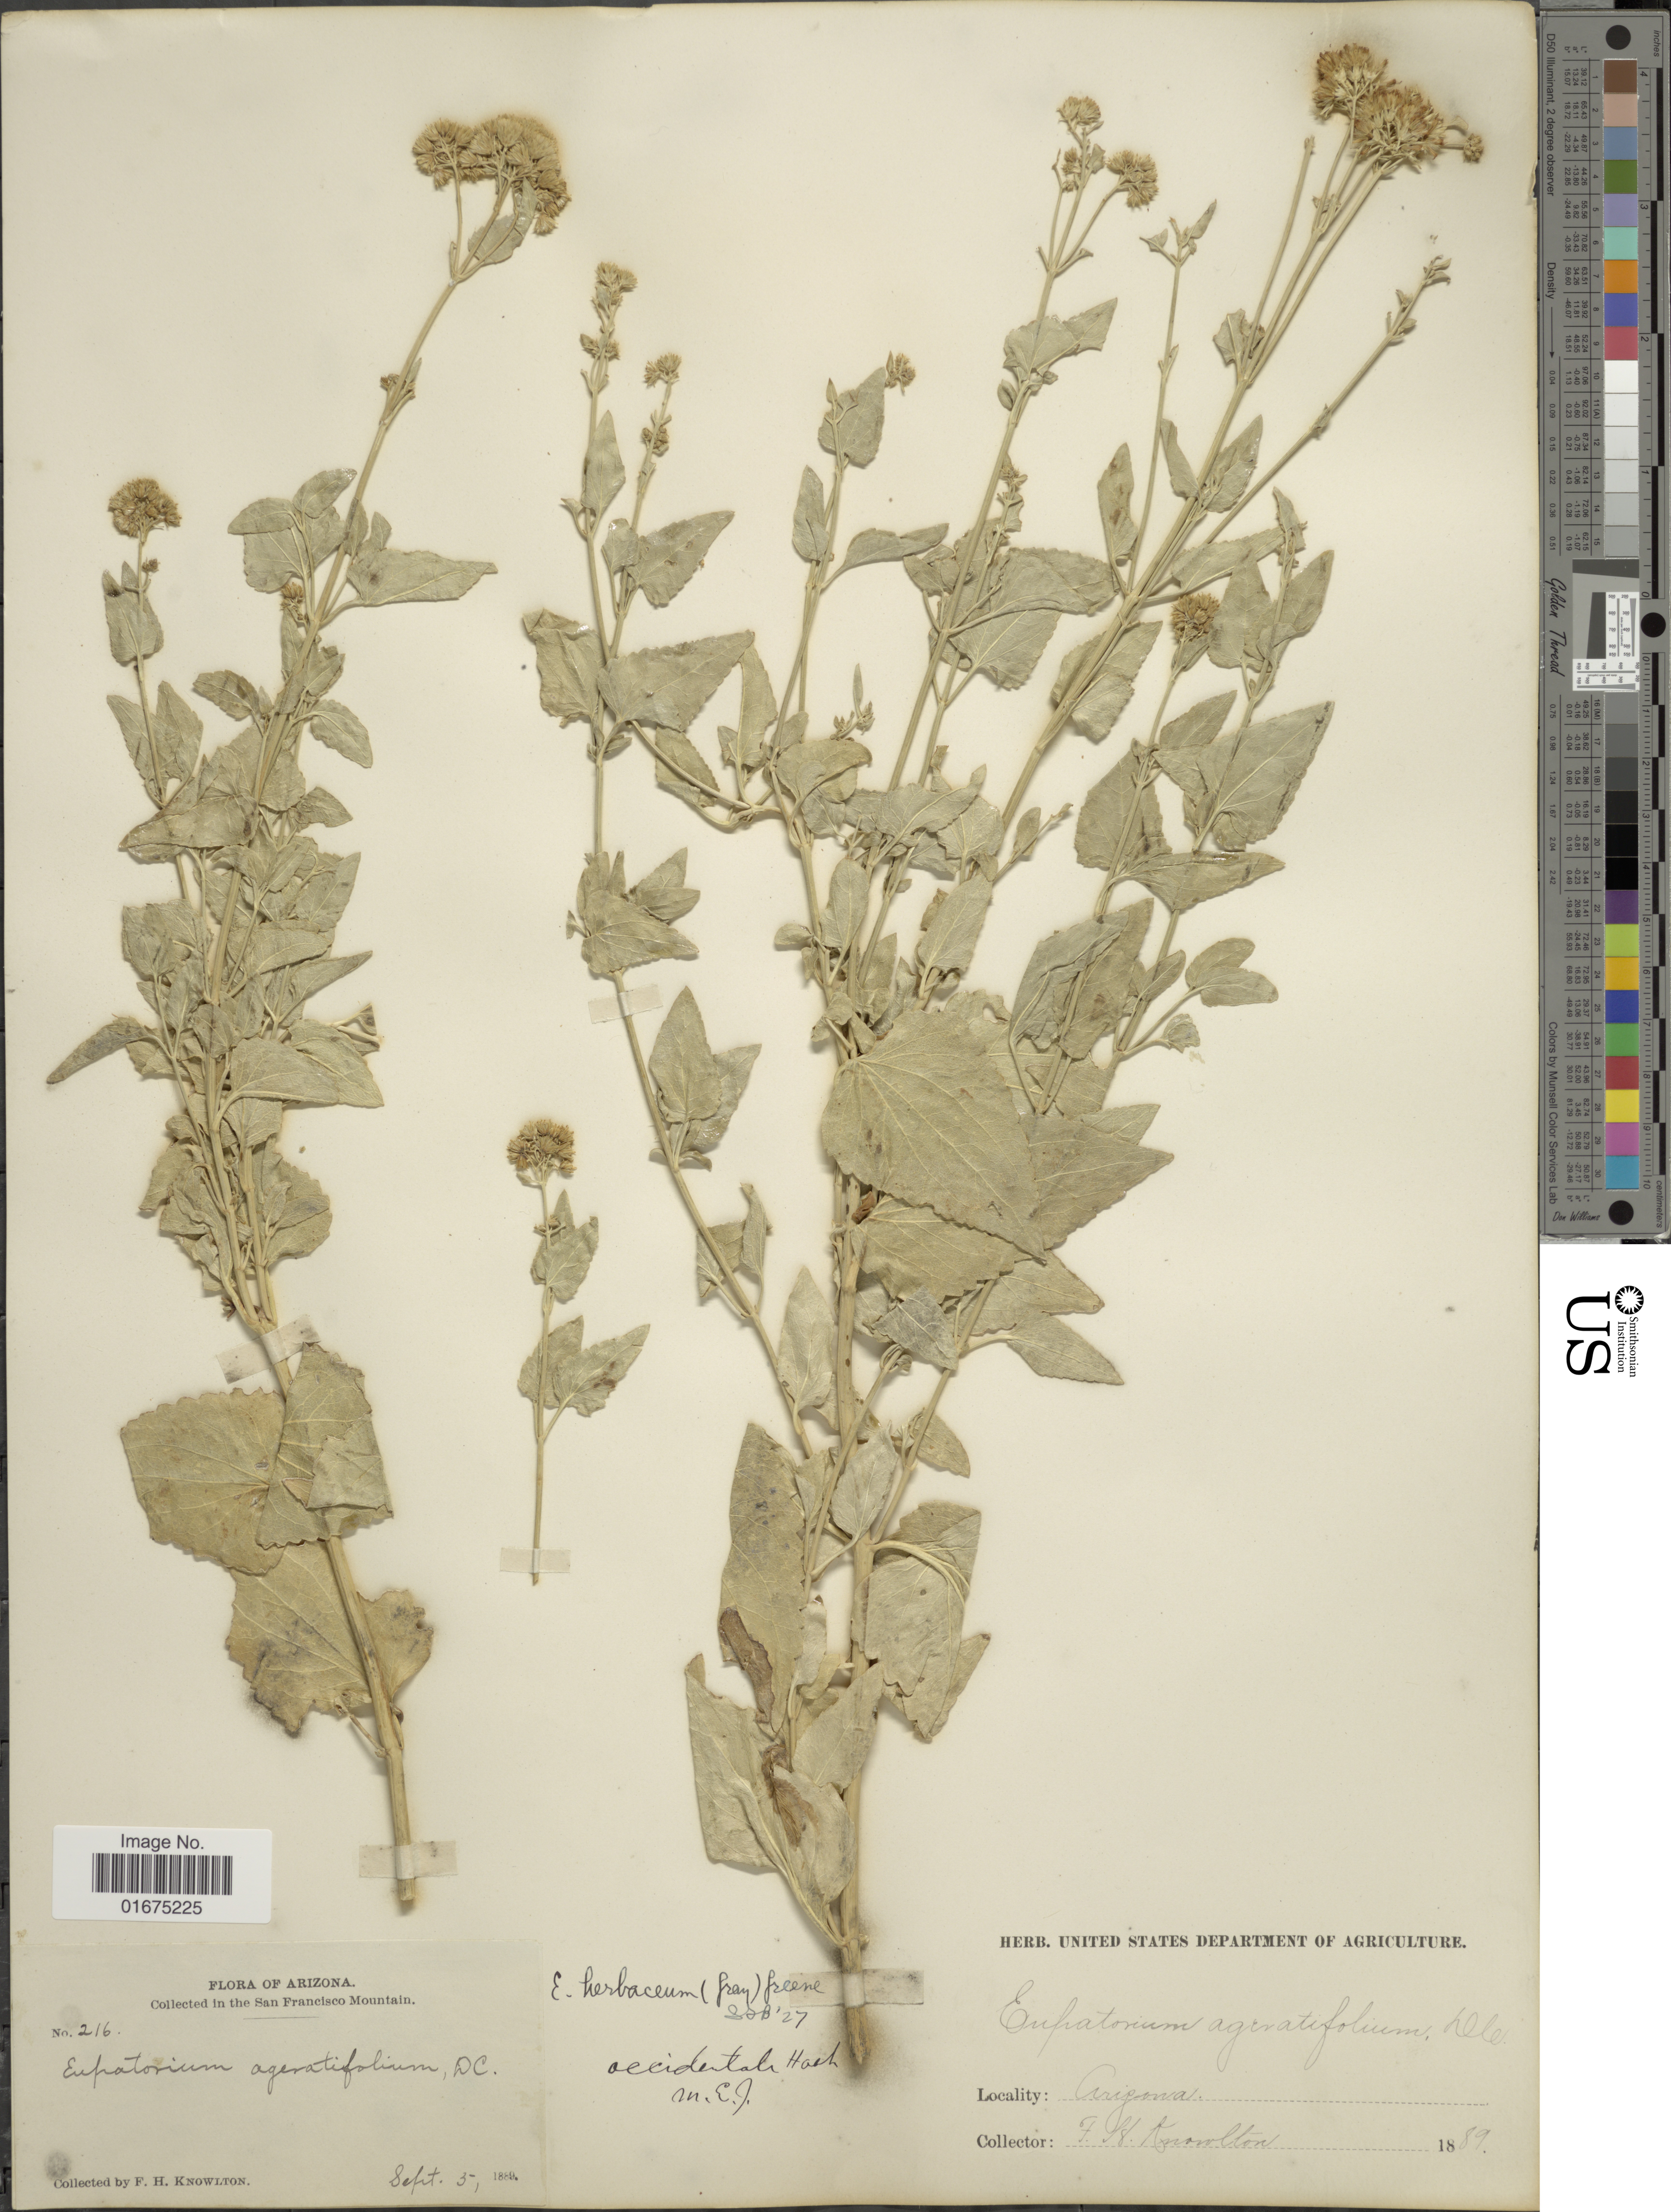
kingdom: Plantae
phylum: Tracheophyta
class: Magnoliopsida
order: Asterales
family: Asteraceae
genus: Ageratina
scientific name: Ageratina herbacea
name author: (A. Gray) R.M. King & H. Rob.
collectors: F. H. Knowlton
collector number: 216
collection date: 1889-09-05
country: United States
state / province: Arizona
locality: In the San Francisco Mountain